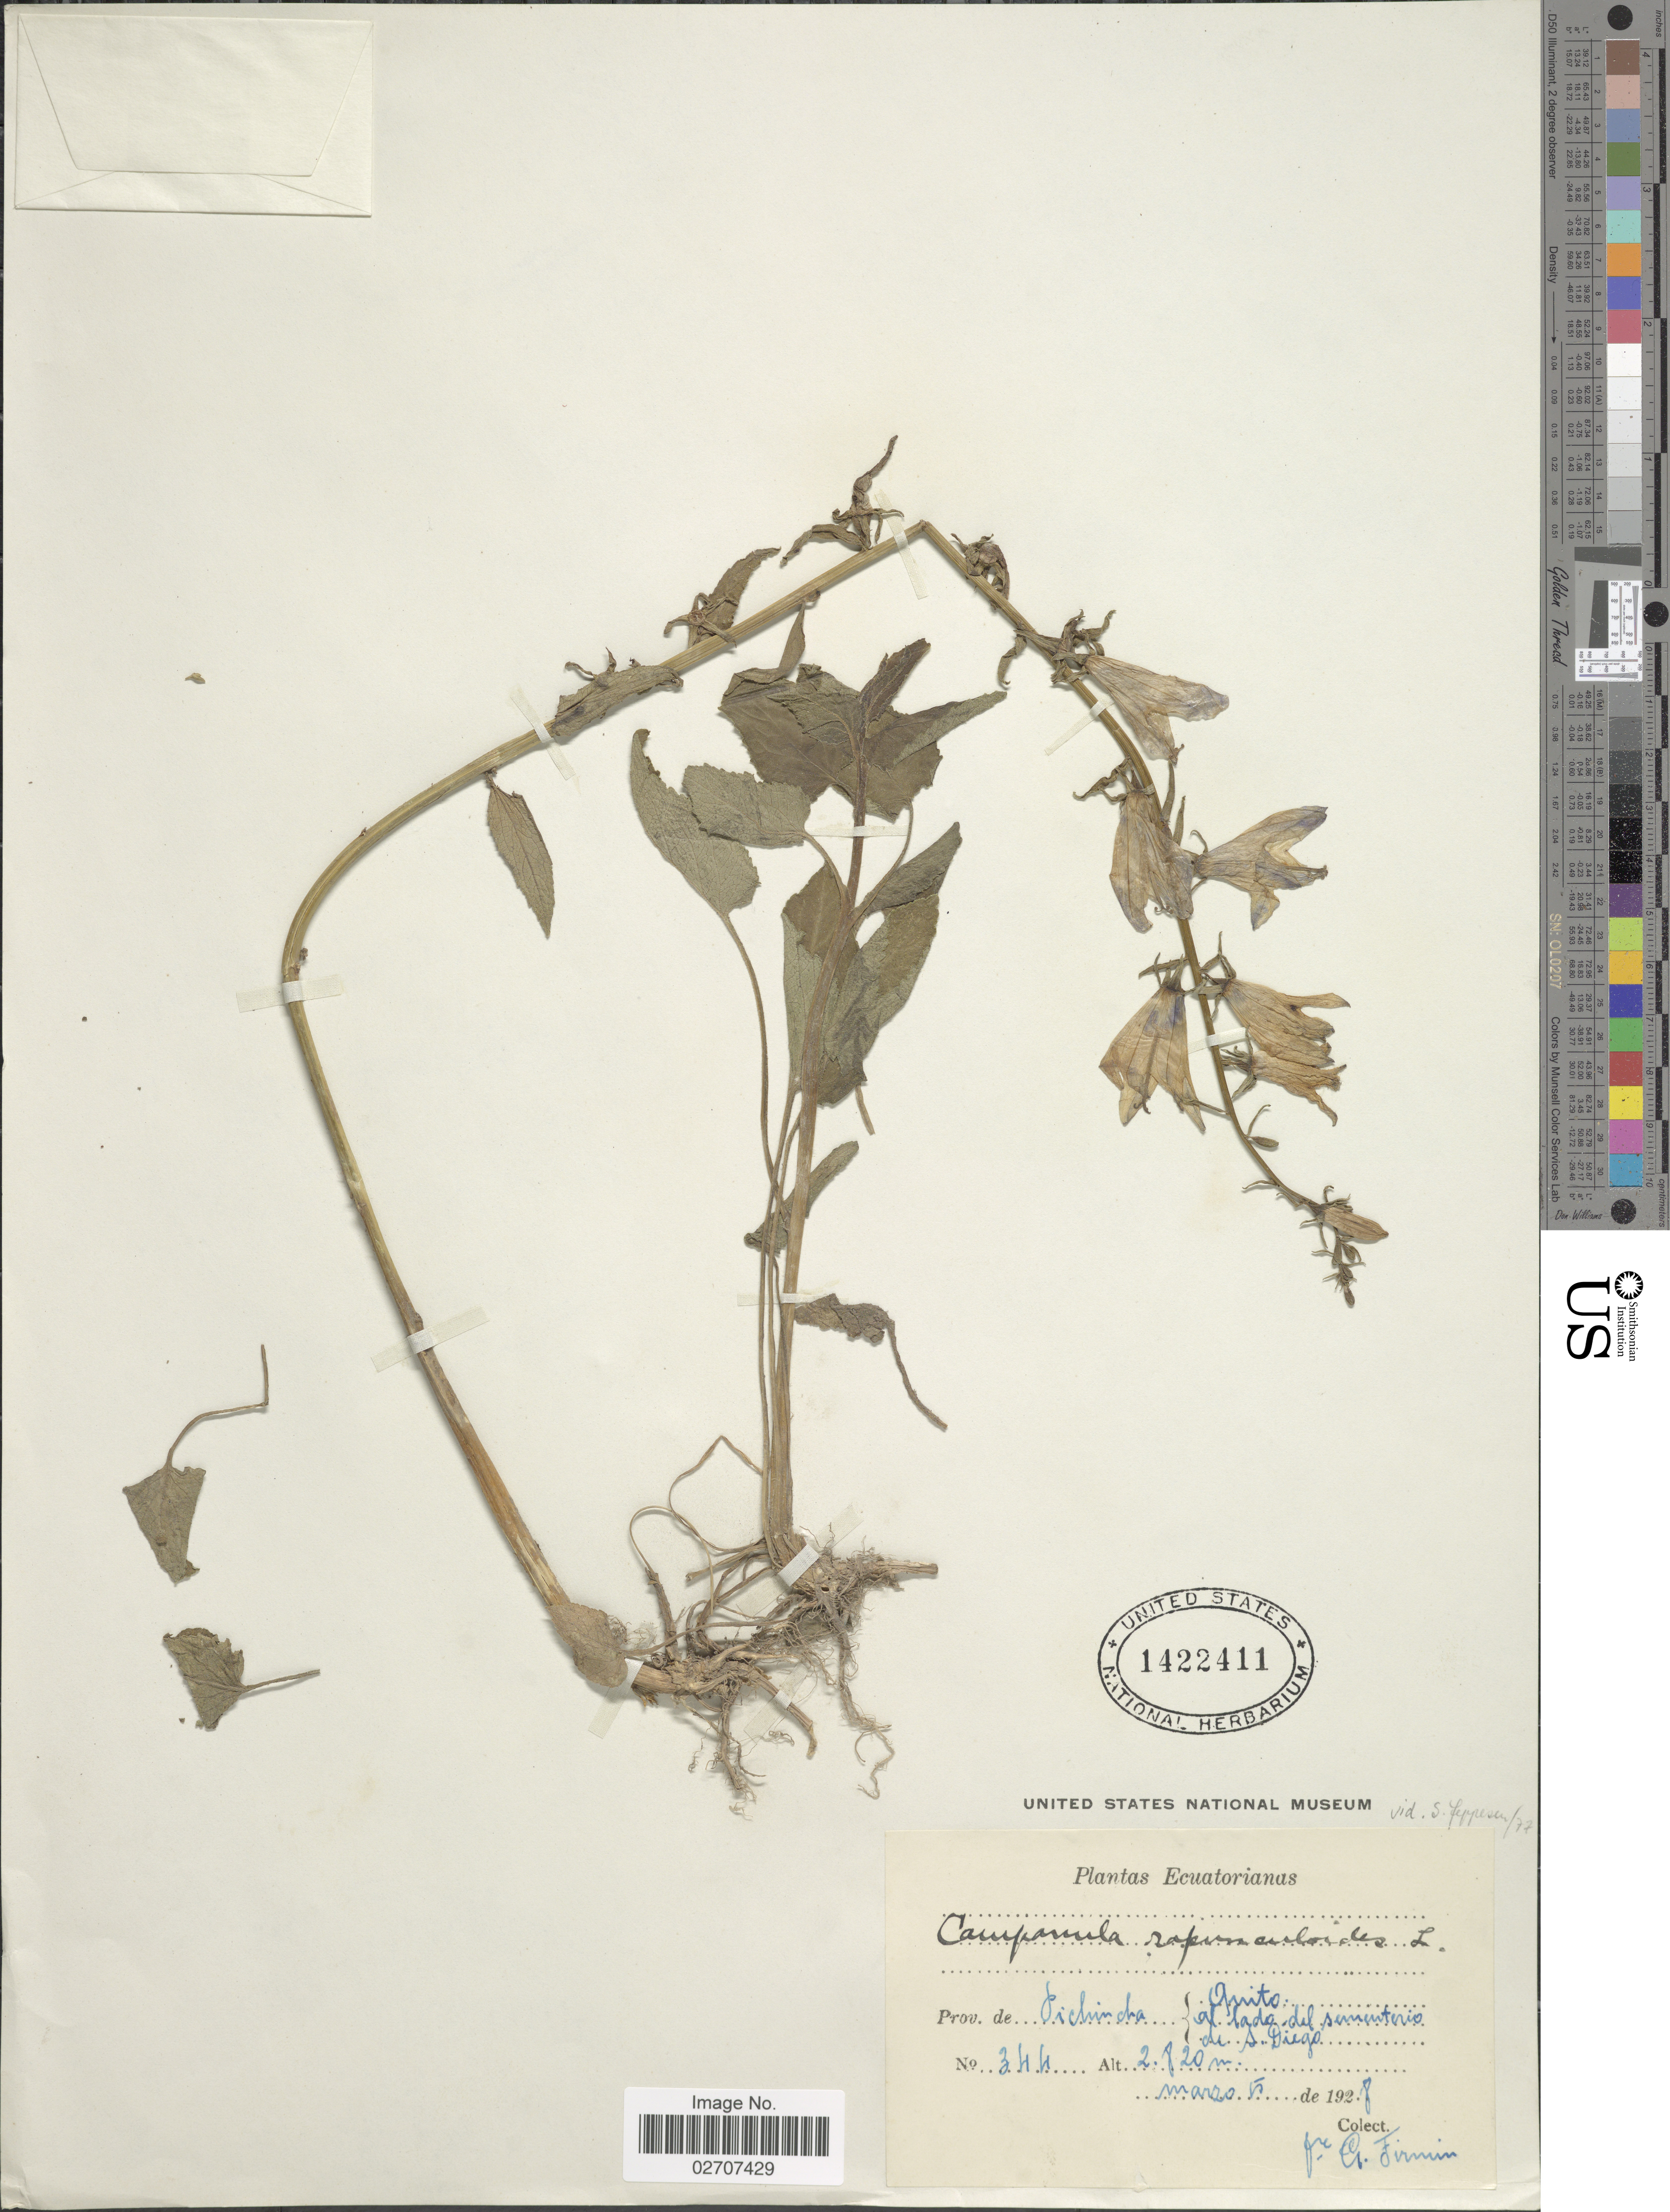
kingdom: Plantae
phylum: Tracheophyta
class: Magnoliopsida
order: Asterales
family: Campanulaceae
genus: Campanula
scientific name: Campanula rapunculoides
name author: L.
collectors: F. Firmin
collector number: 344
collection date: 1928-03-05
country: Ecuador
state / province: Pichincha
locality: Ecuatorianas, Quito al lado del sunentero de S. Diego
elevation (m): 2820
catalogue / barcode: US 1422411